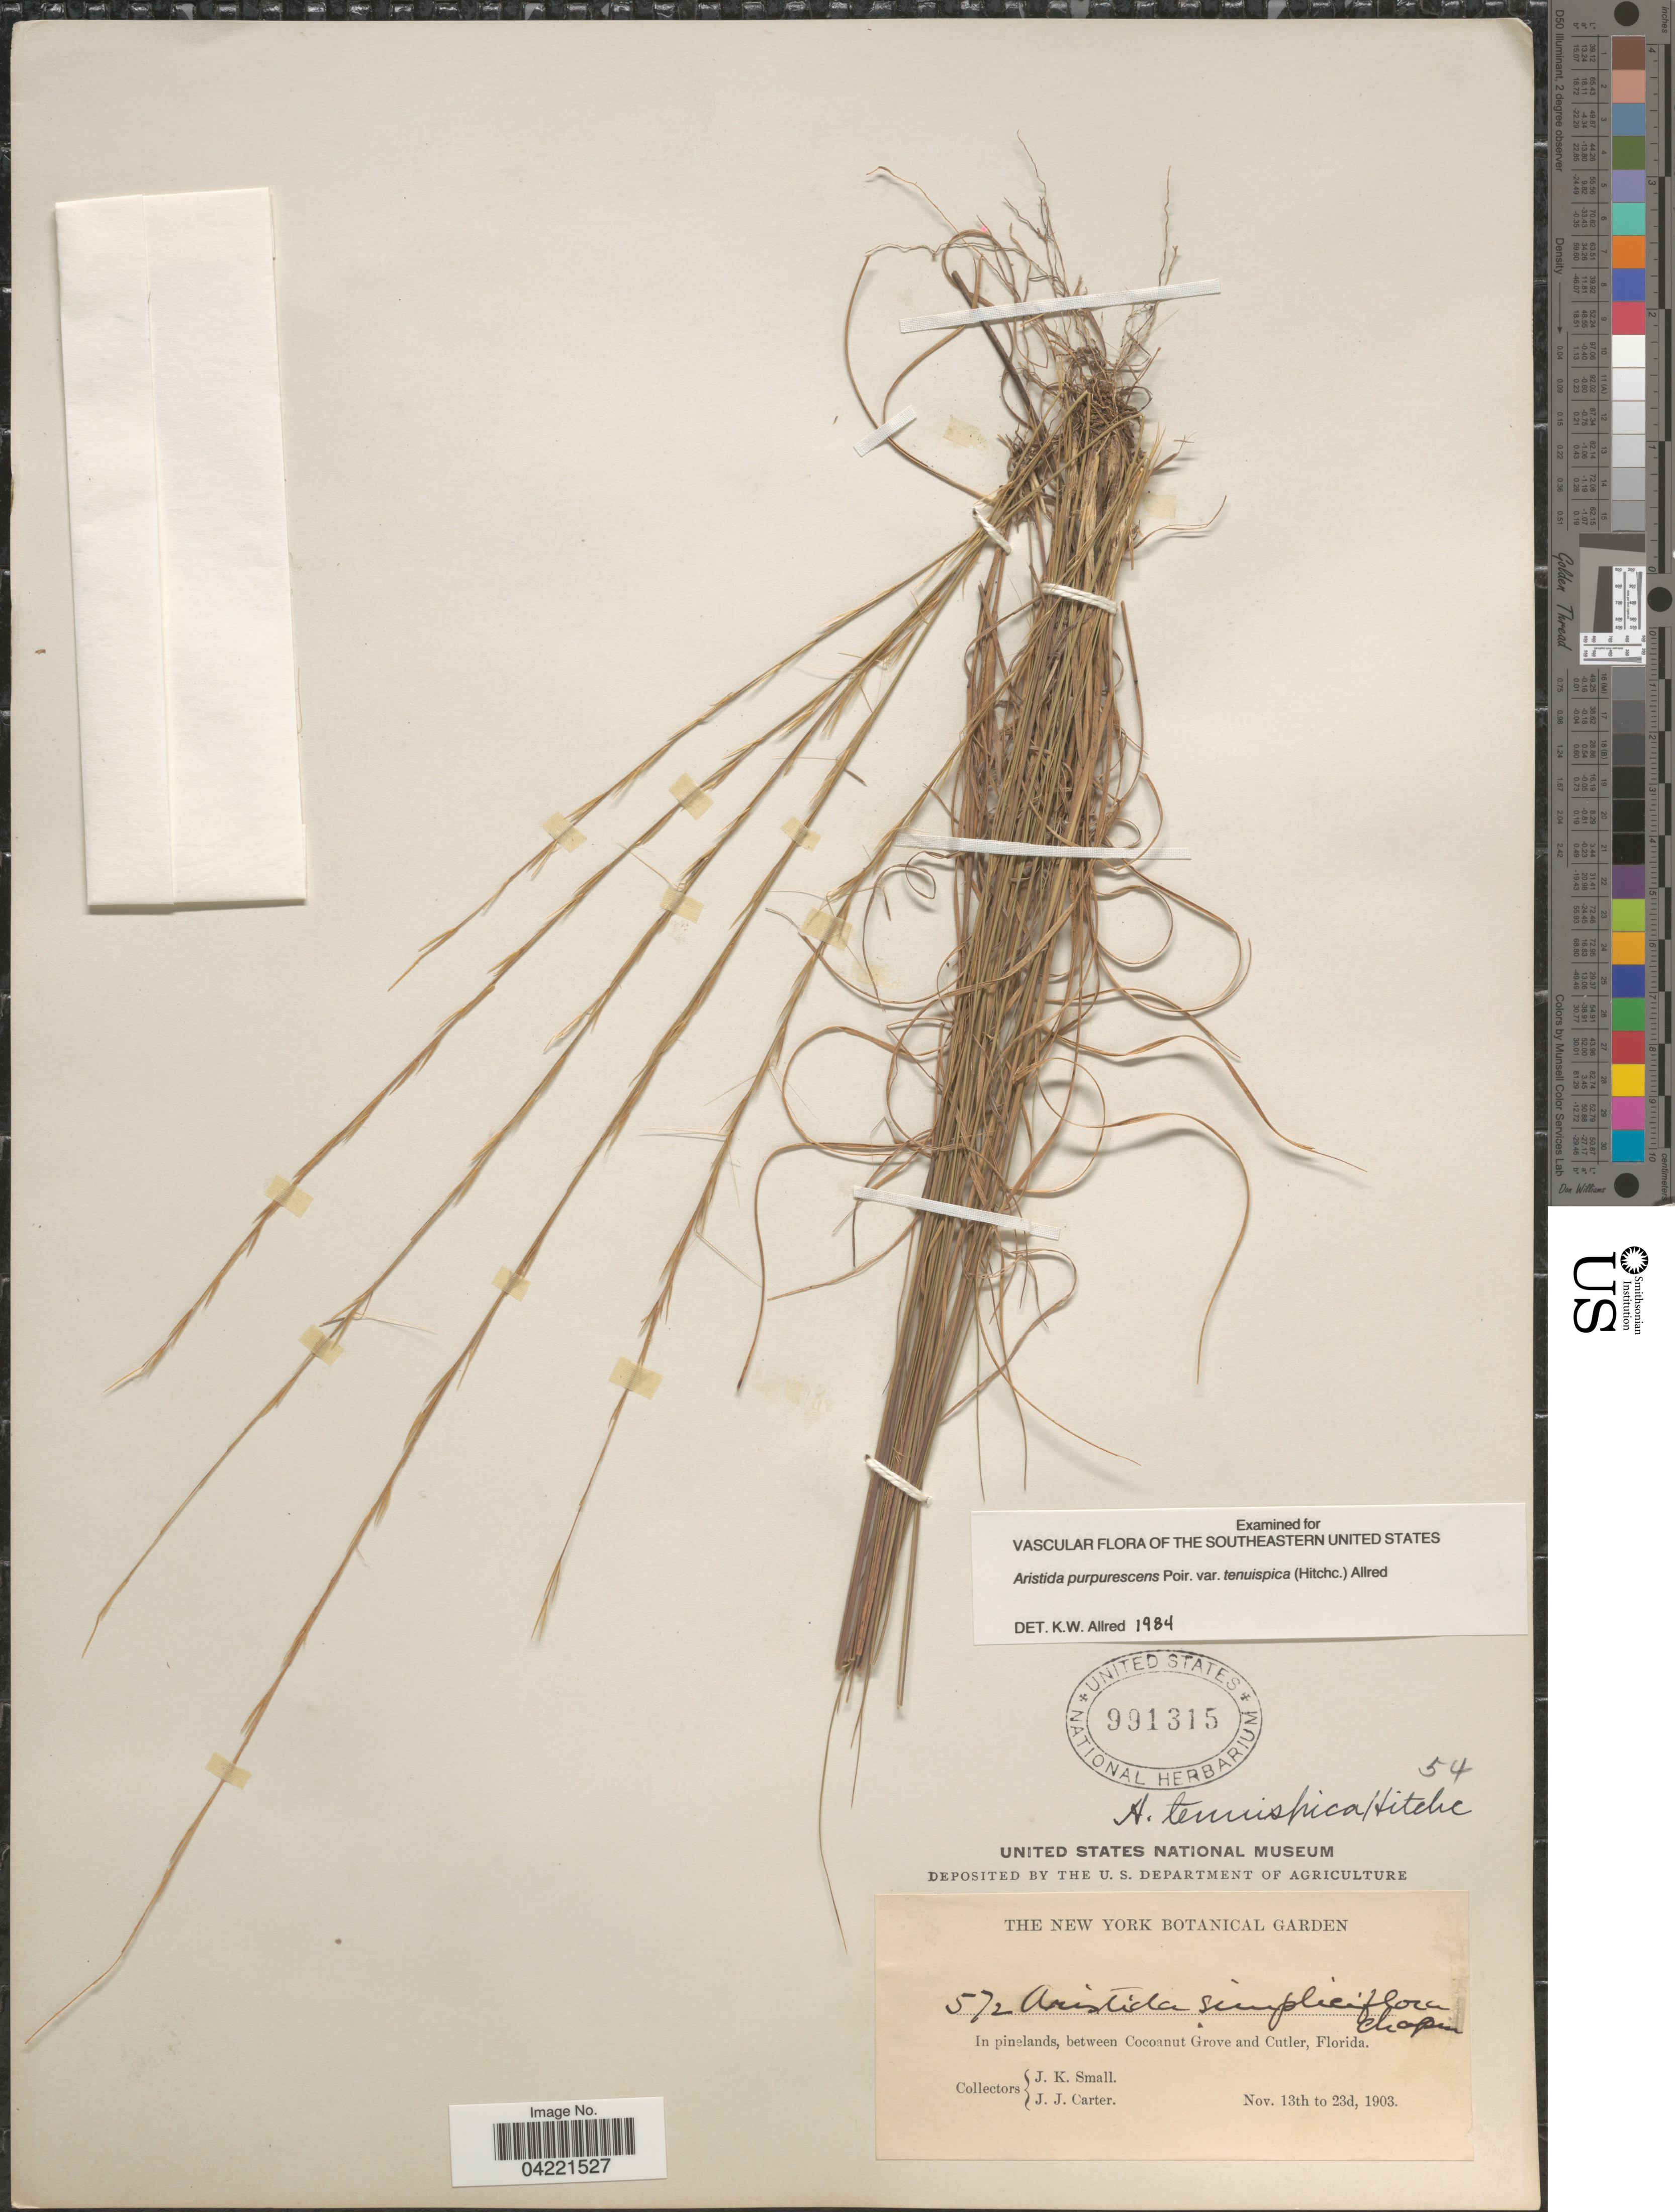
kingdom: Plantae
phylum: Tracheophyta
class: Liliopsida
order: Poales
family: Poaceae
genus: Aristida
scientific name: Aristida purpurascens var. tenuispica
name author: (Hitchc.) Allred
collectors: J. K. Small & J. Carter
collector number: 572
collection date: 1903-11-13/1903-11-23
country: United States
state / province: Florida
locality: In pinelands, between Cocoanut Grove and Cutler.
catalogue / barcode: US 991315